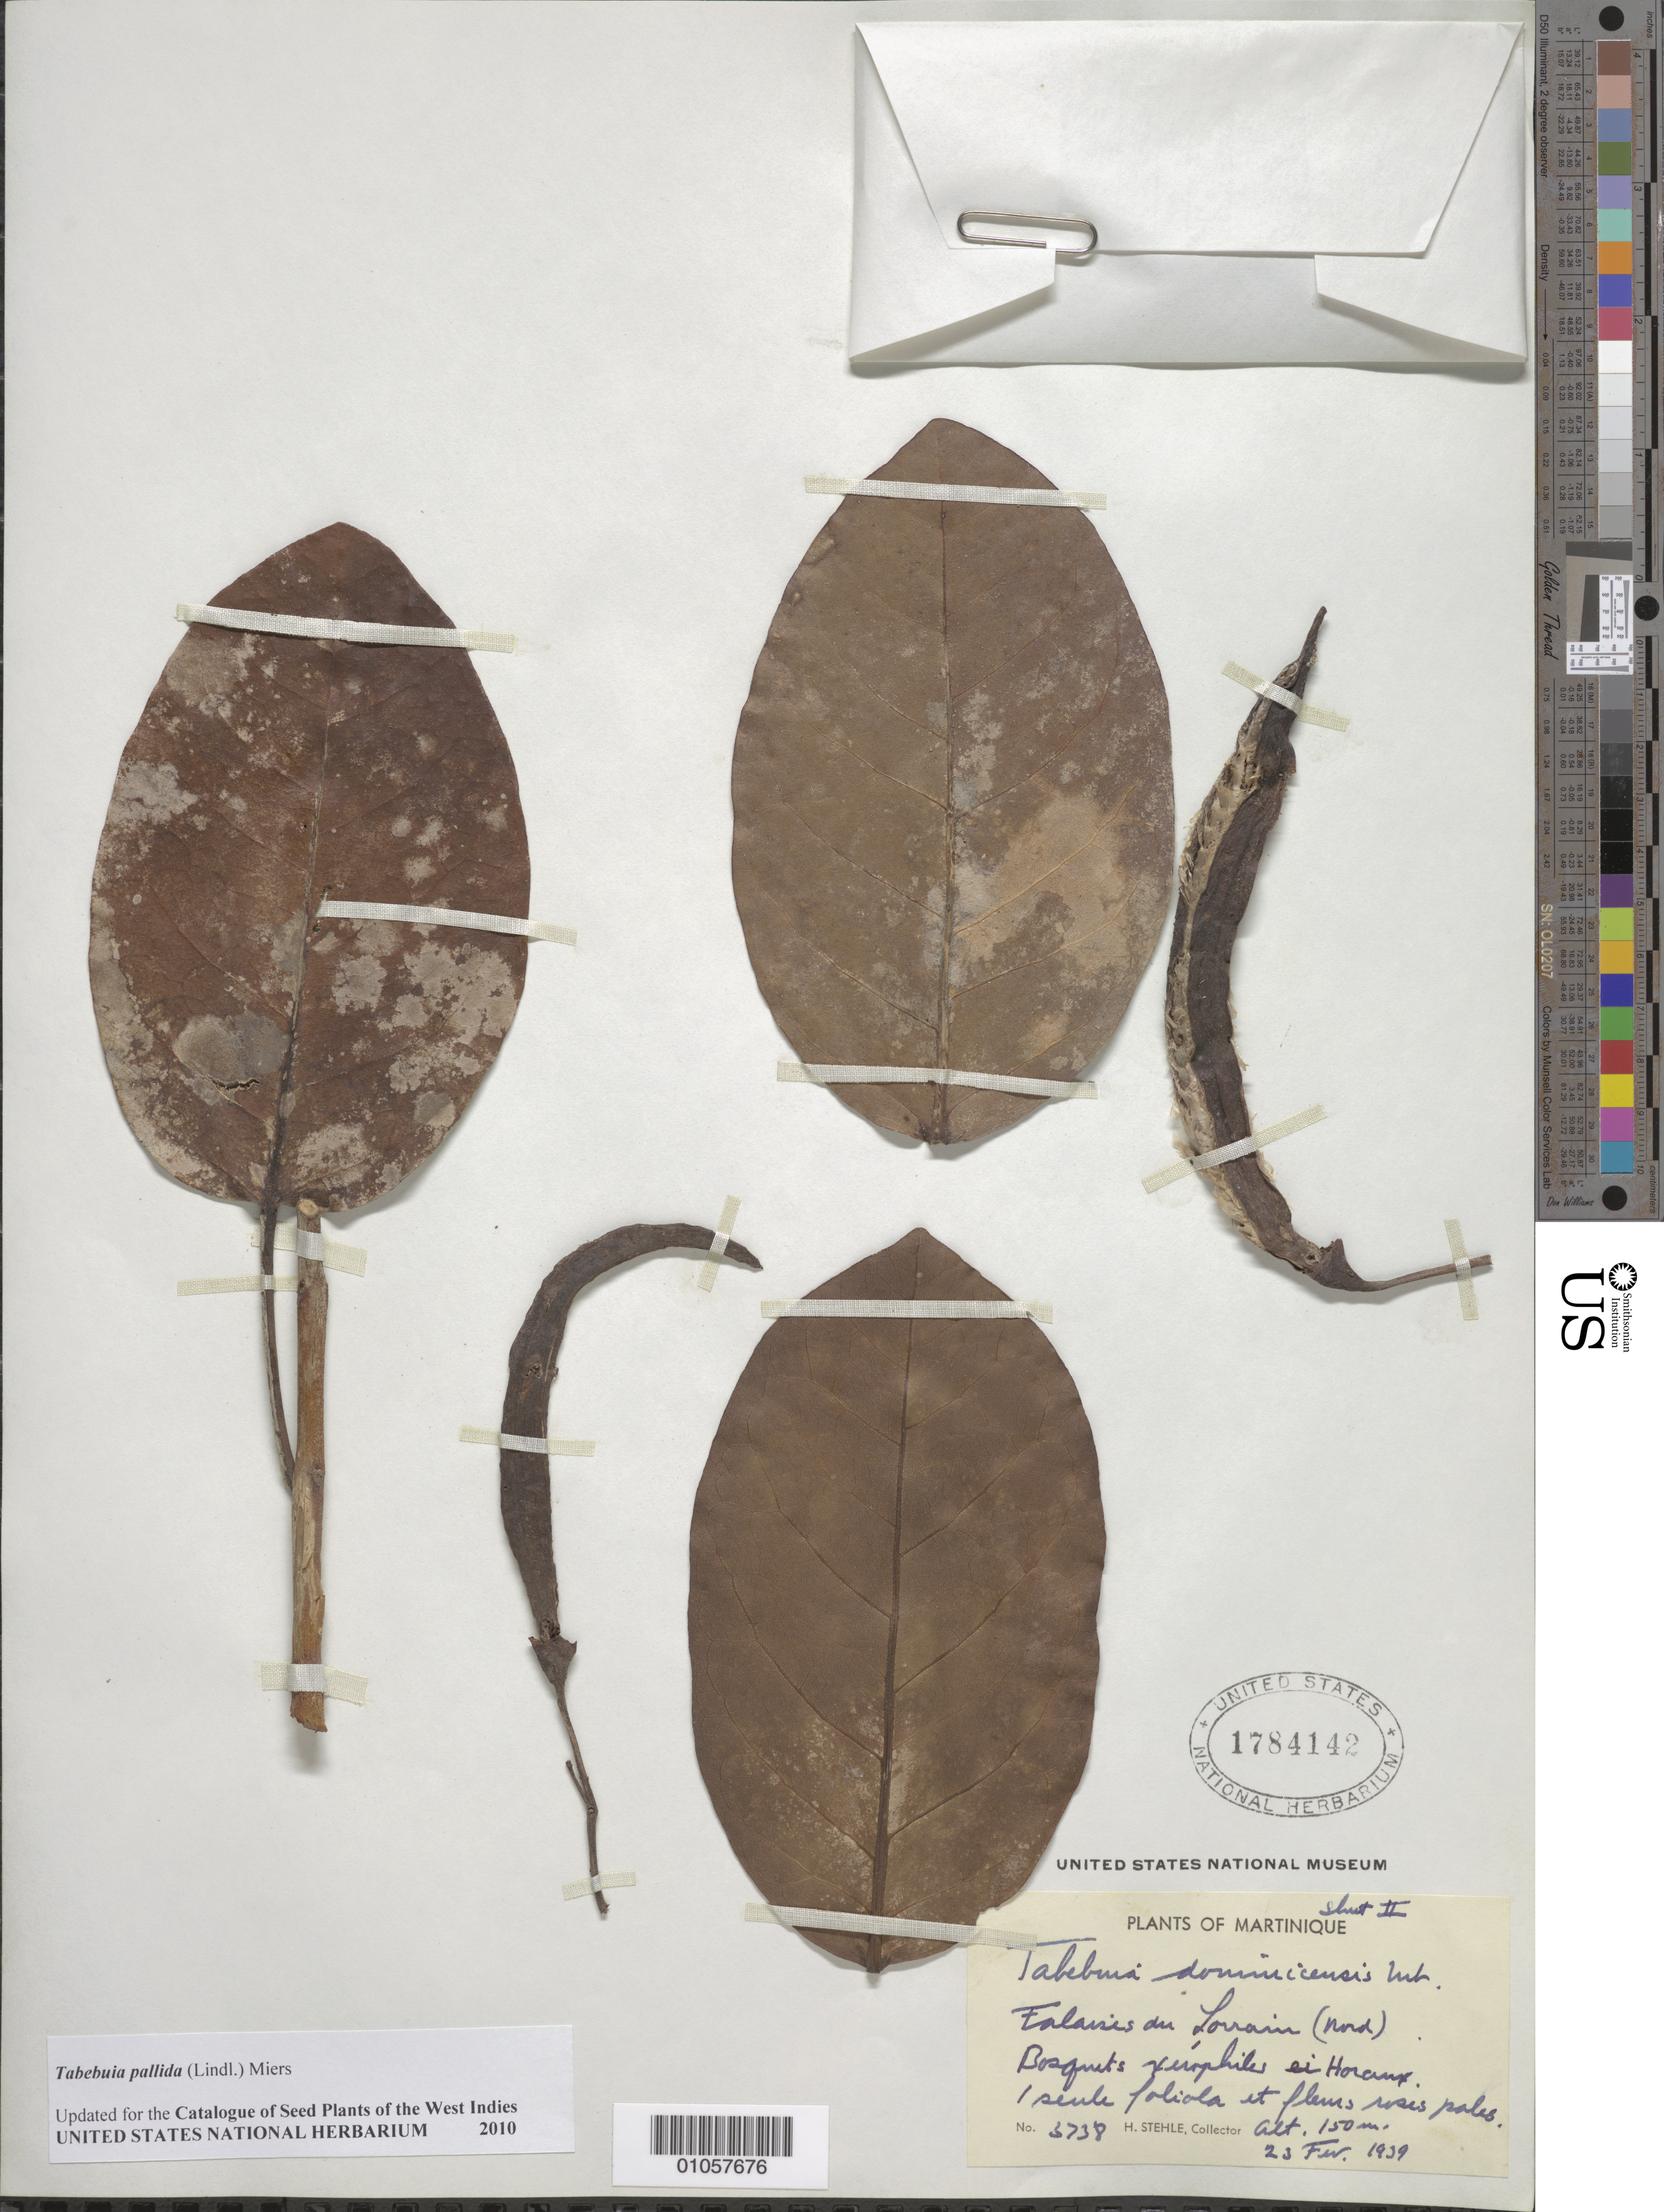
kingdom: Plantae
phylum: Tracheophyta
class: Magnoliopsida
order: Lamiales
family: Bignoniaceae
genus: Tabebuia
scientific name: Tabebuia pallida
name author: (Lindl.) Miers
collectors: H. Stehlé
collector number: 3738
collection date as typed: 23 Feb 1939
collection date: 1939-02-23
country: Martinique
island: Martinique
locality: Lorraine (Nord)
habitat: Falaises, bosquets xérophiles littoraux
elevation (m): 0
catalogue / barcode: US 1784142